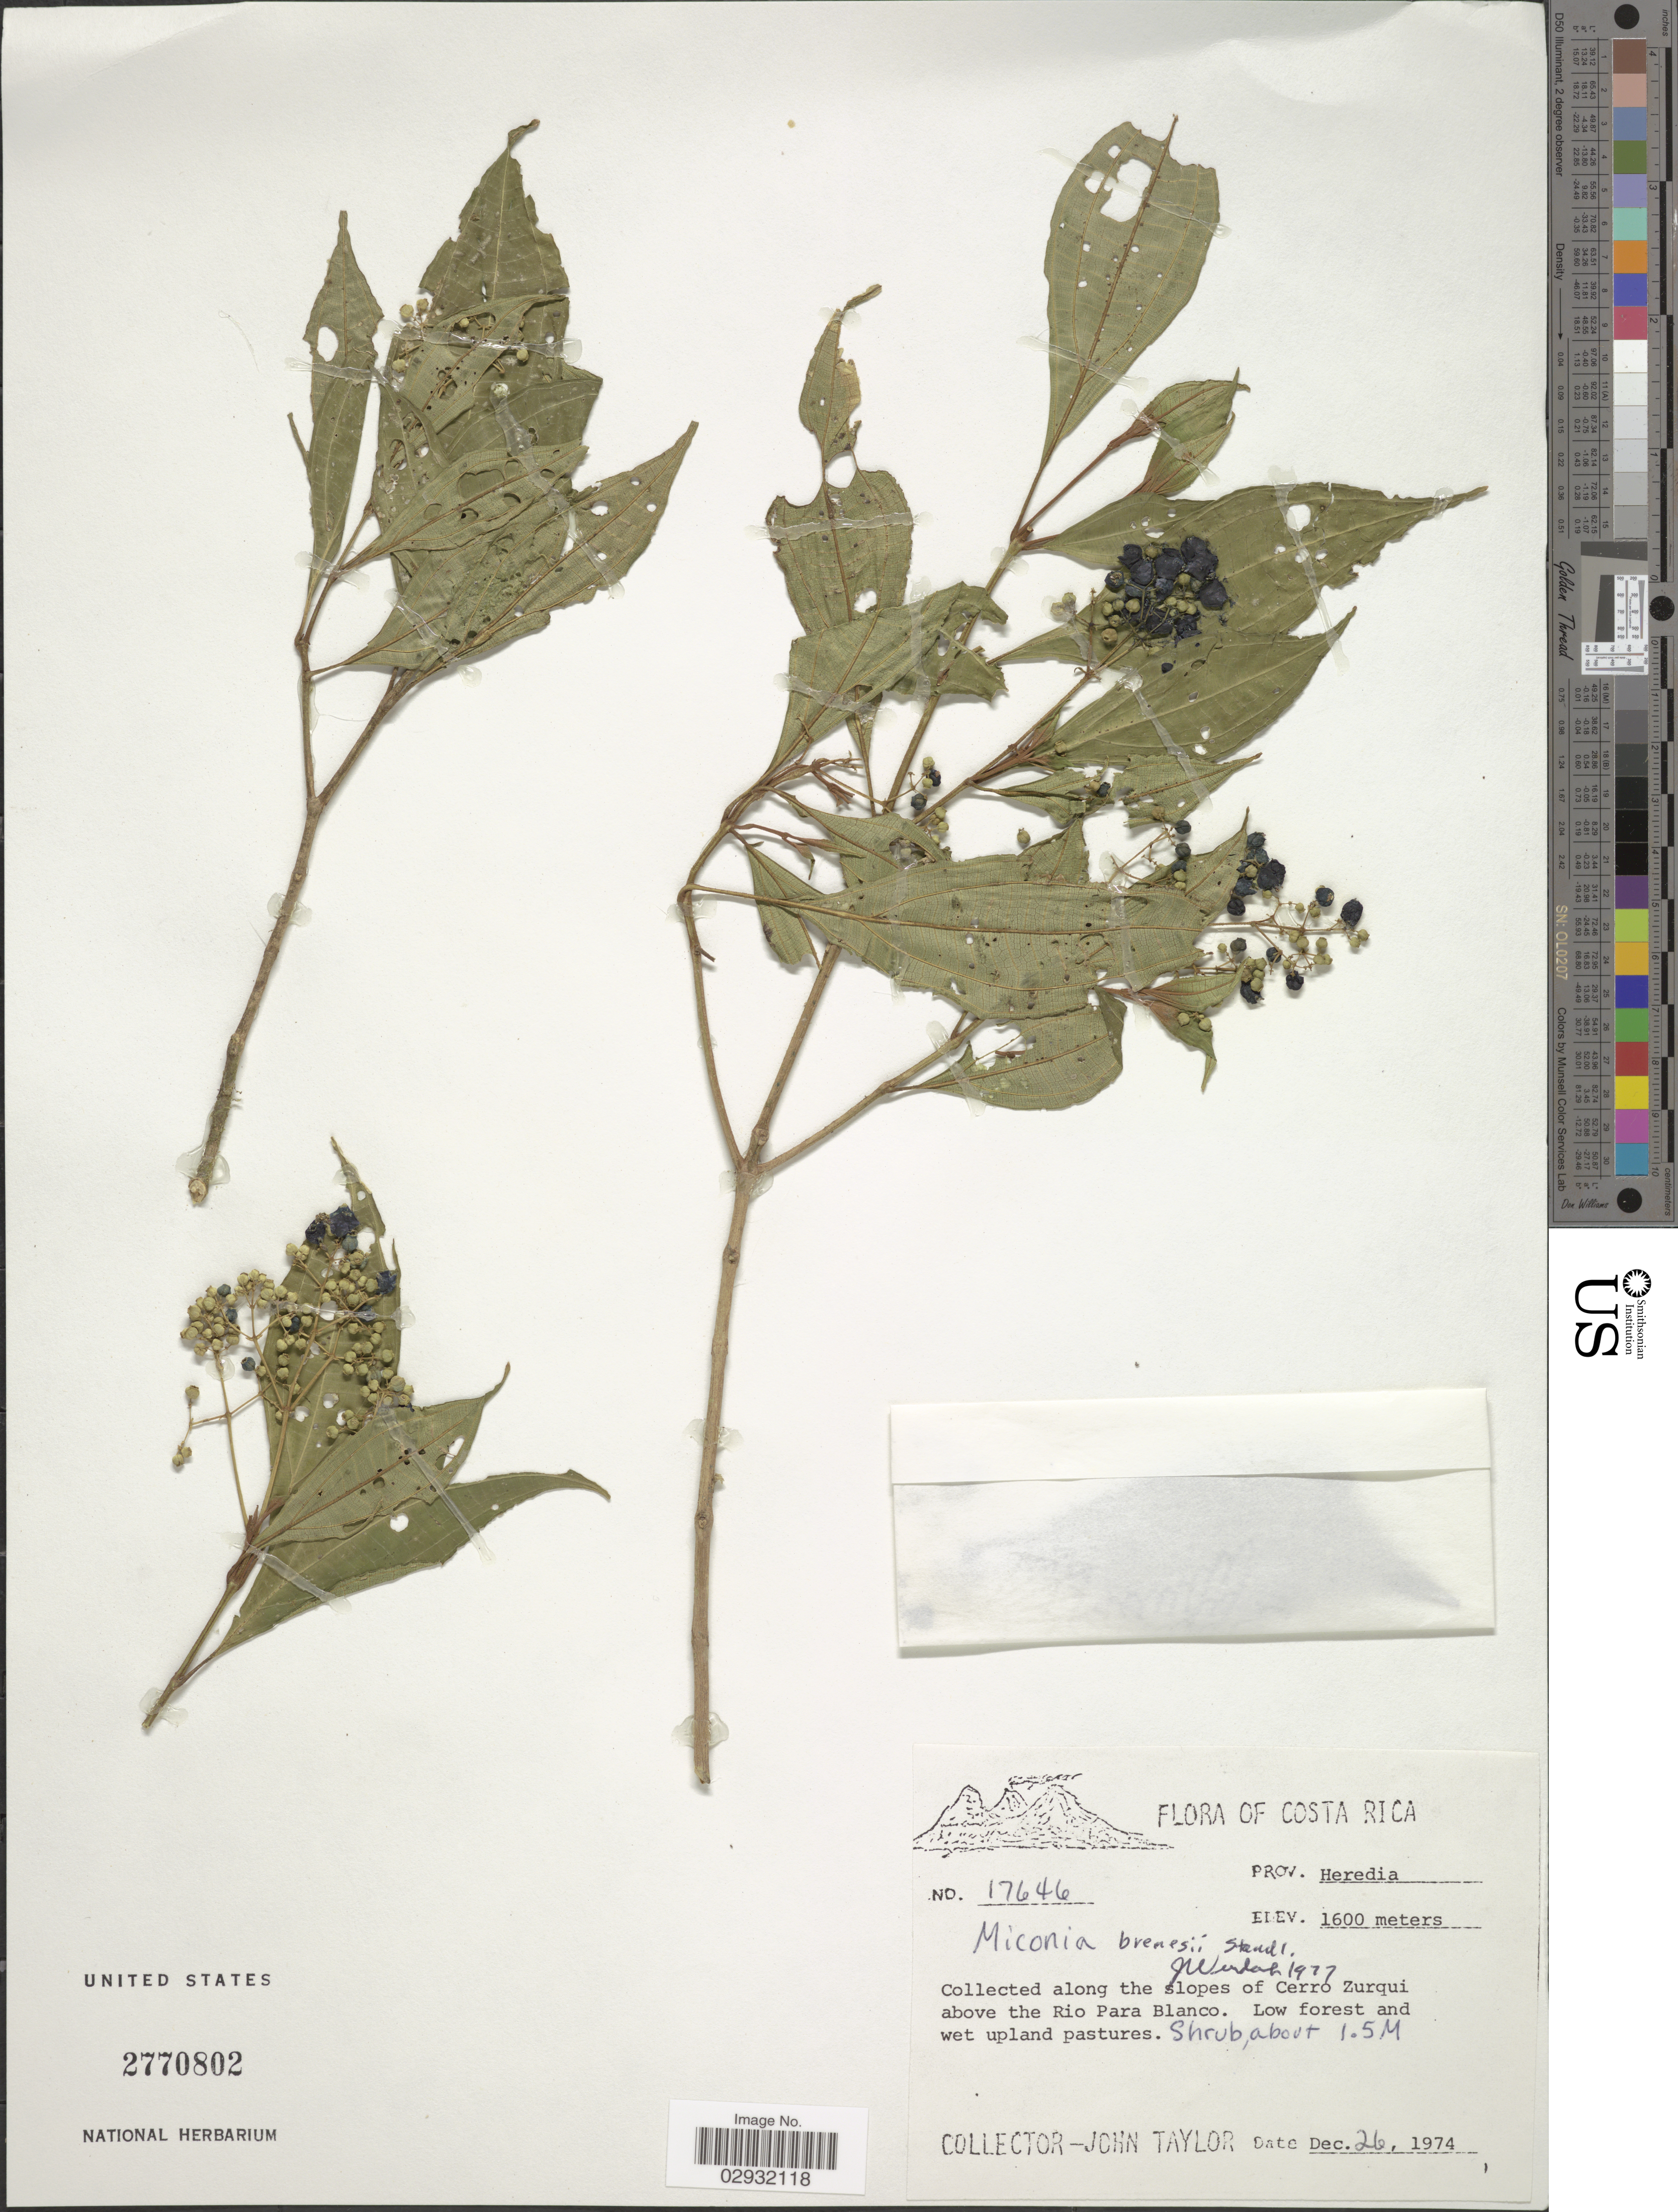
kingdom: Plantae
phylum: Tracheophyta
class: Magnoliopsida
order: Myrtales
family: Melastomataceae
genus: Miconia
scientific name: Miconia brenesii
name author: Standl.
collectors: J. Taylor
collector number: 17646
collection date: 1974-12-26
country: Costa Rica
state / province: Heredia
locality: Prov. Heredia, along the slopes of Cerro Zurqui above the Rio Para Blanco.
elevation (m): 1600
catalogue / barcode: US 2770802